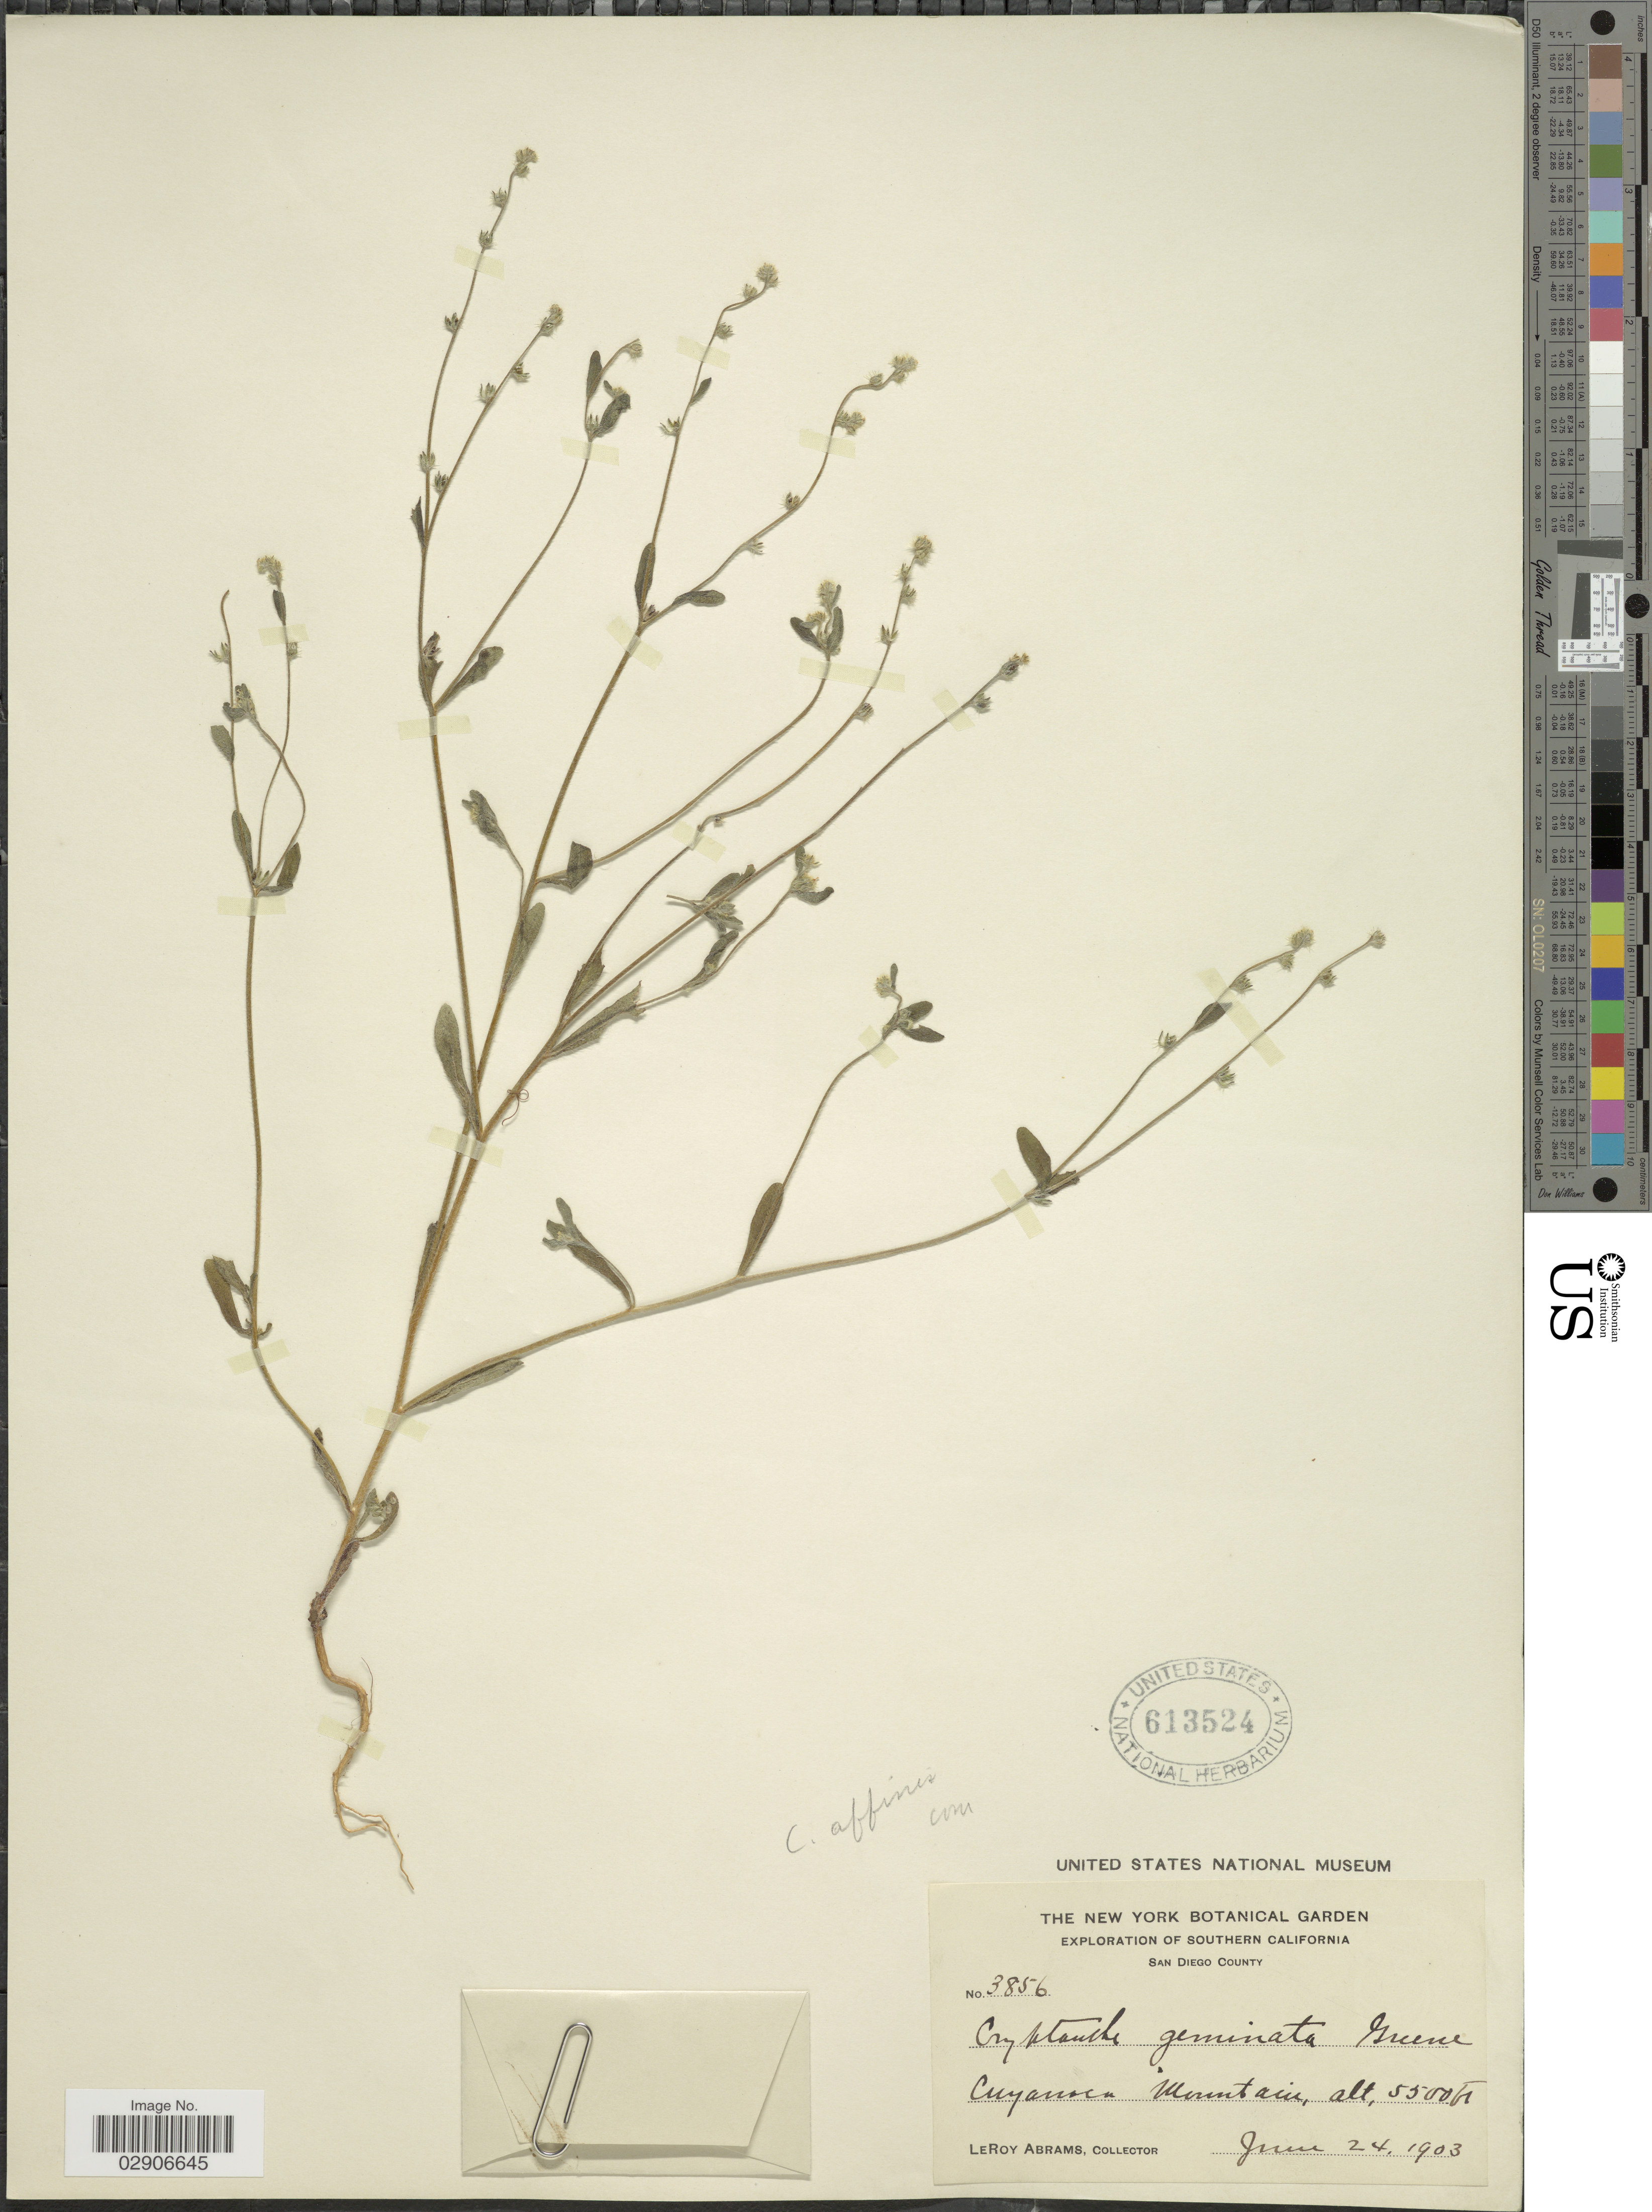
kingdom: Plantae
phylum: Tracheophyta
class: Magnoliopsida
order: Boraginales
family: Boraginaceae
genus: Cryptantha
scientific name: Cryptantha affinis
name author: (A. Gray) Greene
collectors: L. Abrams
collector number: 3856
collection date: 1903-06-24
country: United States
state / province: California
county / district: San Diego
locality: Cuyanocu Mountain. Southern California. San Diego County.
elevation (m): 1676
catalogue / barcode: US 613524